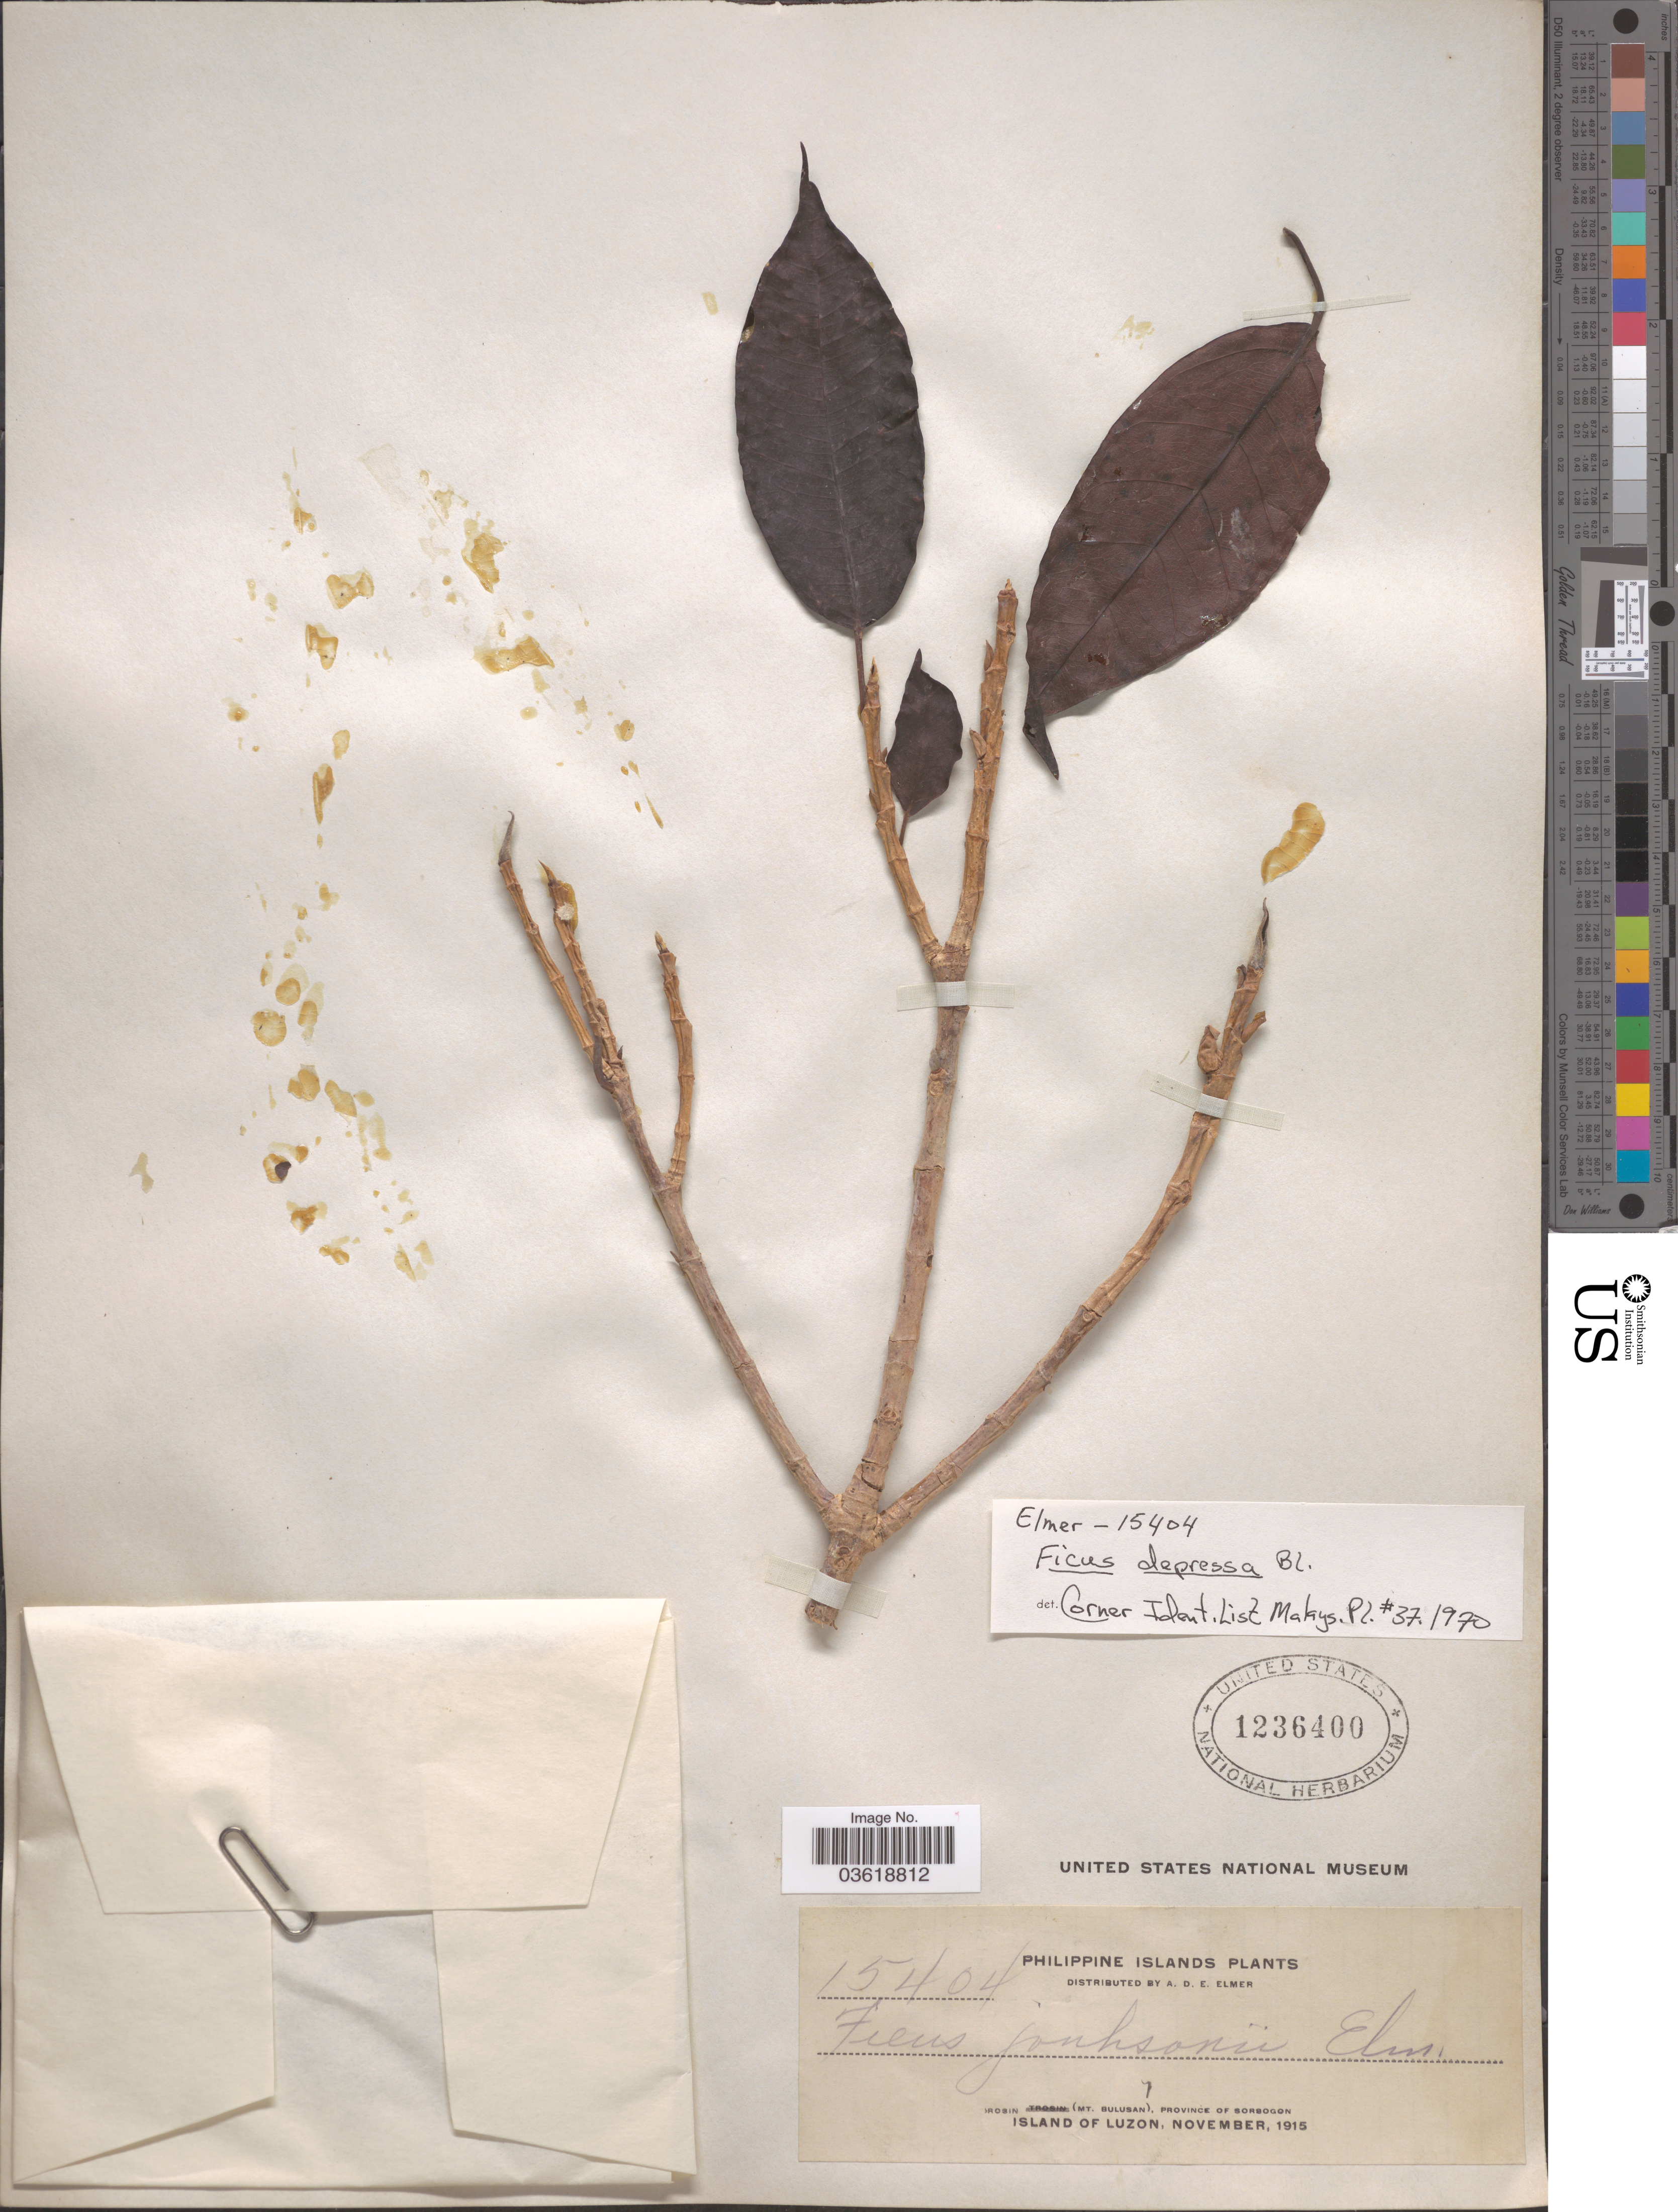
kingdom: Plantae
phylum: Tracheophyta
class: Magnoliopsida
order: Rosales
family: Moraceae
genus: Ficus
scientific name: Ficus depressa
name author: Blume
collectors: A. D. E. Elmer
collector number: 15404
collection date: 1915-11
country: Philippines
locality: Irosin (Mt. Bulusan), Province of Sorsogon. Island of Luzon.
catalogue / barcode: US 1236400